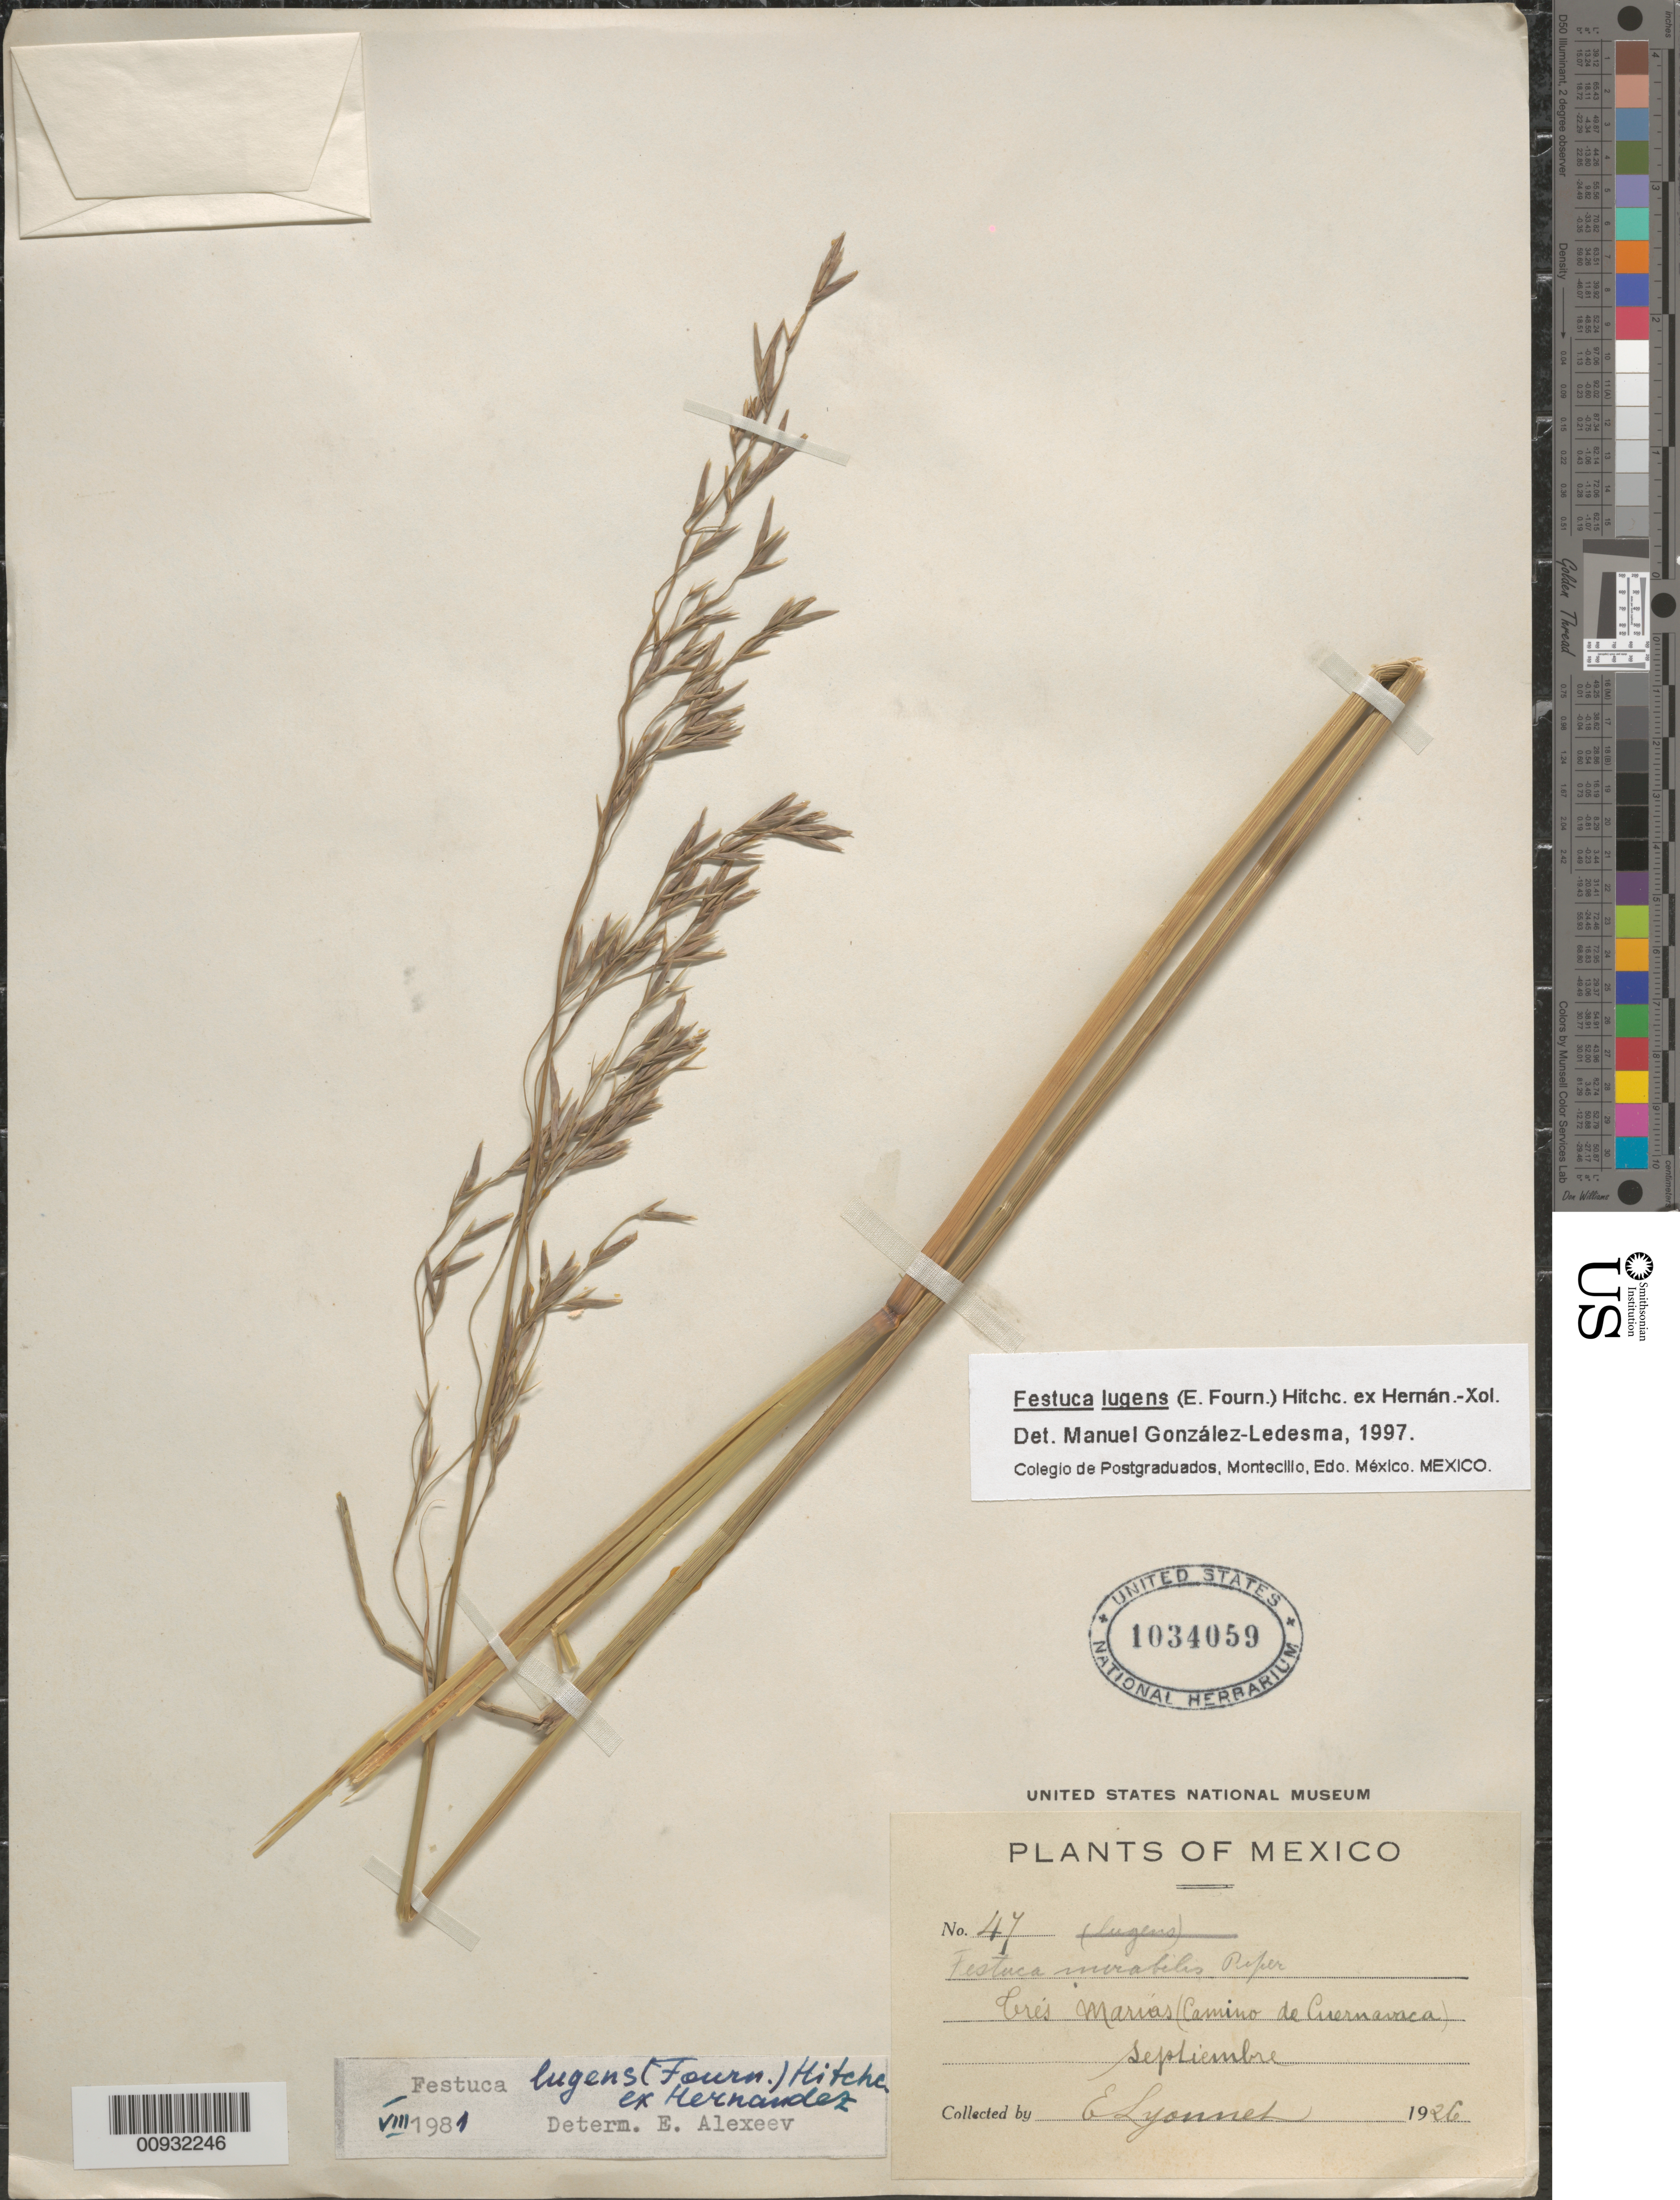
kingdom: Plantae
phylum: Tracheophyta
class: Liliopsida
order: Poales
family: Poaceae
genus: Festuca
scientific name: Festuca lugens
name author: (E. Fourn.) Hitchc. ex Hern.-Xol.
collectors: Bro. E. Lyonnet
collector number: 47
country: Mexico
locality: Tres Marias, Camino de Cuernavac.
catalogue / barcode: US 1034059